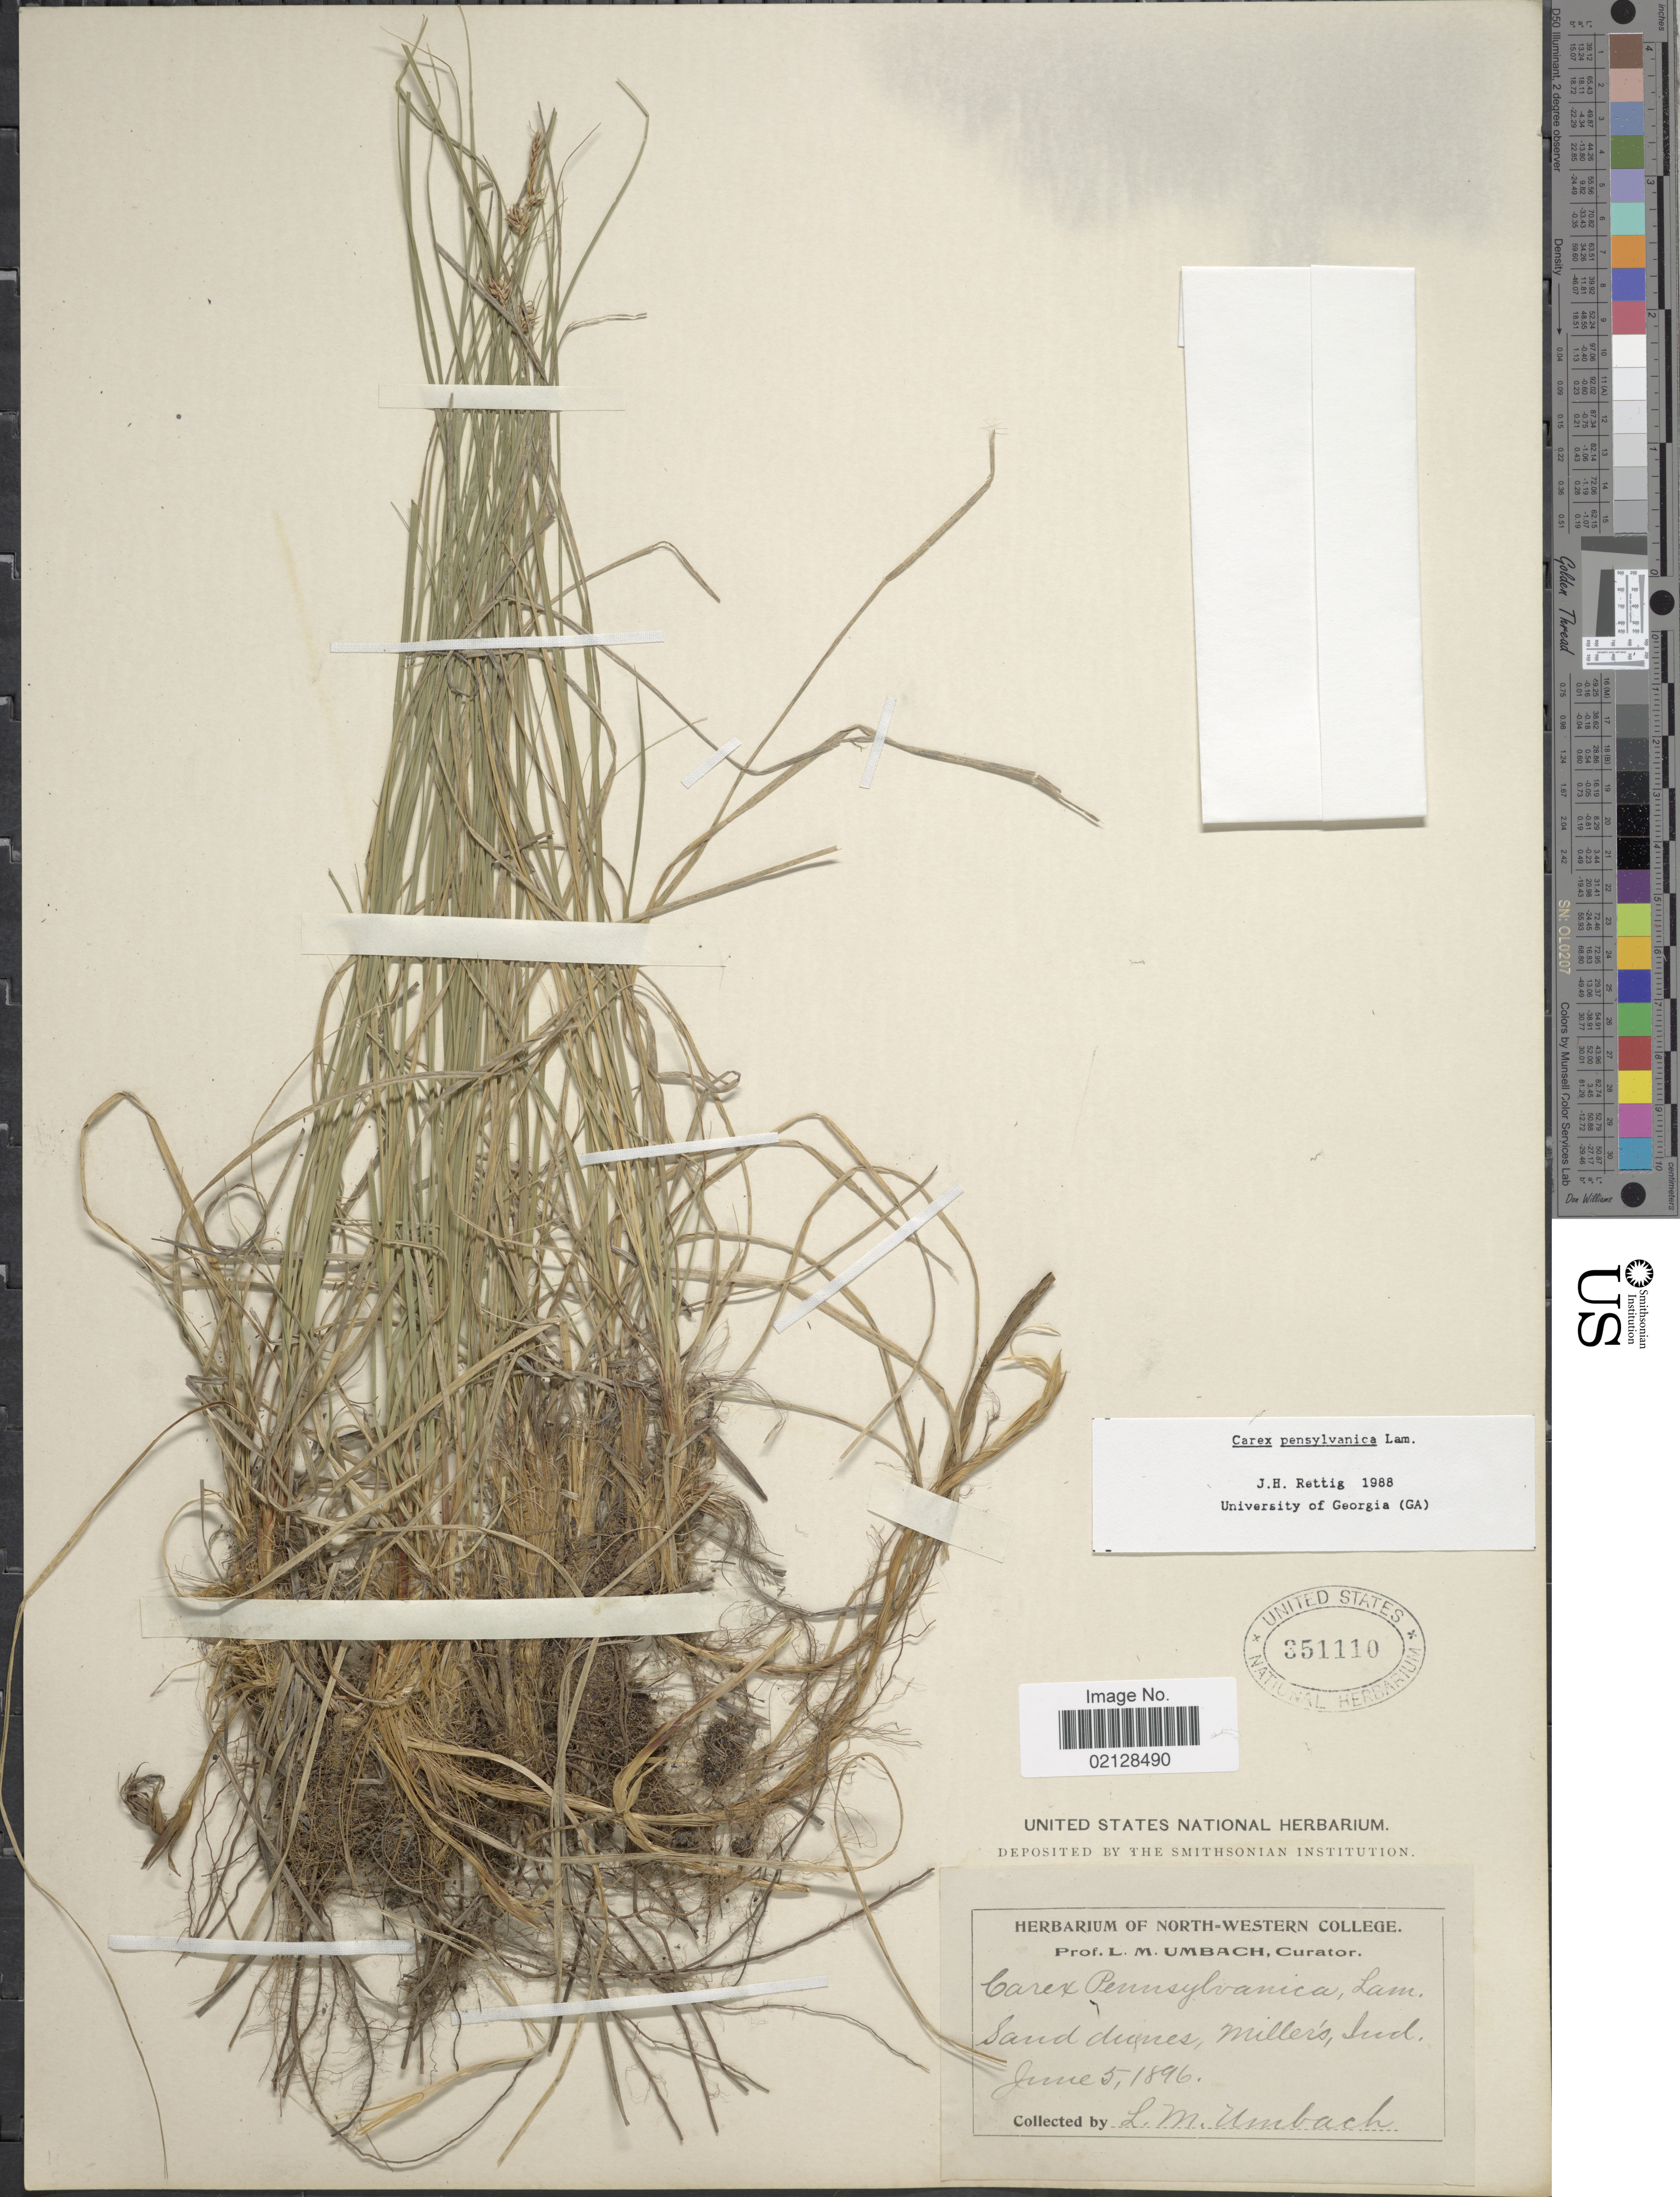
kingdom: Plantae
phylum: Tracheophyta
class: Liliopsida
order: Poales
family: Cyperaceae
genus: Carex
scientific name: Carex pensylvanica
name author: Lam.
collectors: L. M. Umbach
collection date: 1896-06-05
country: United States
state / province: Indiana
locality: Sand dunes, Miller's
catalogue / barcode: US 351110